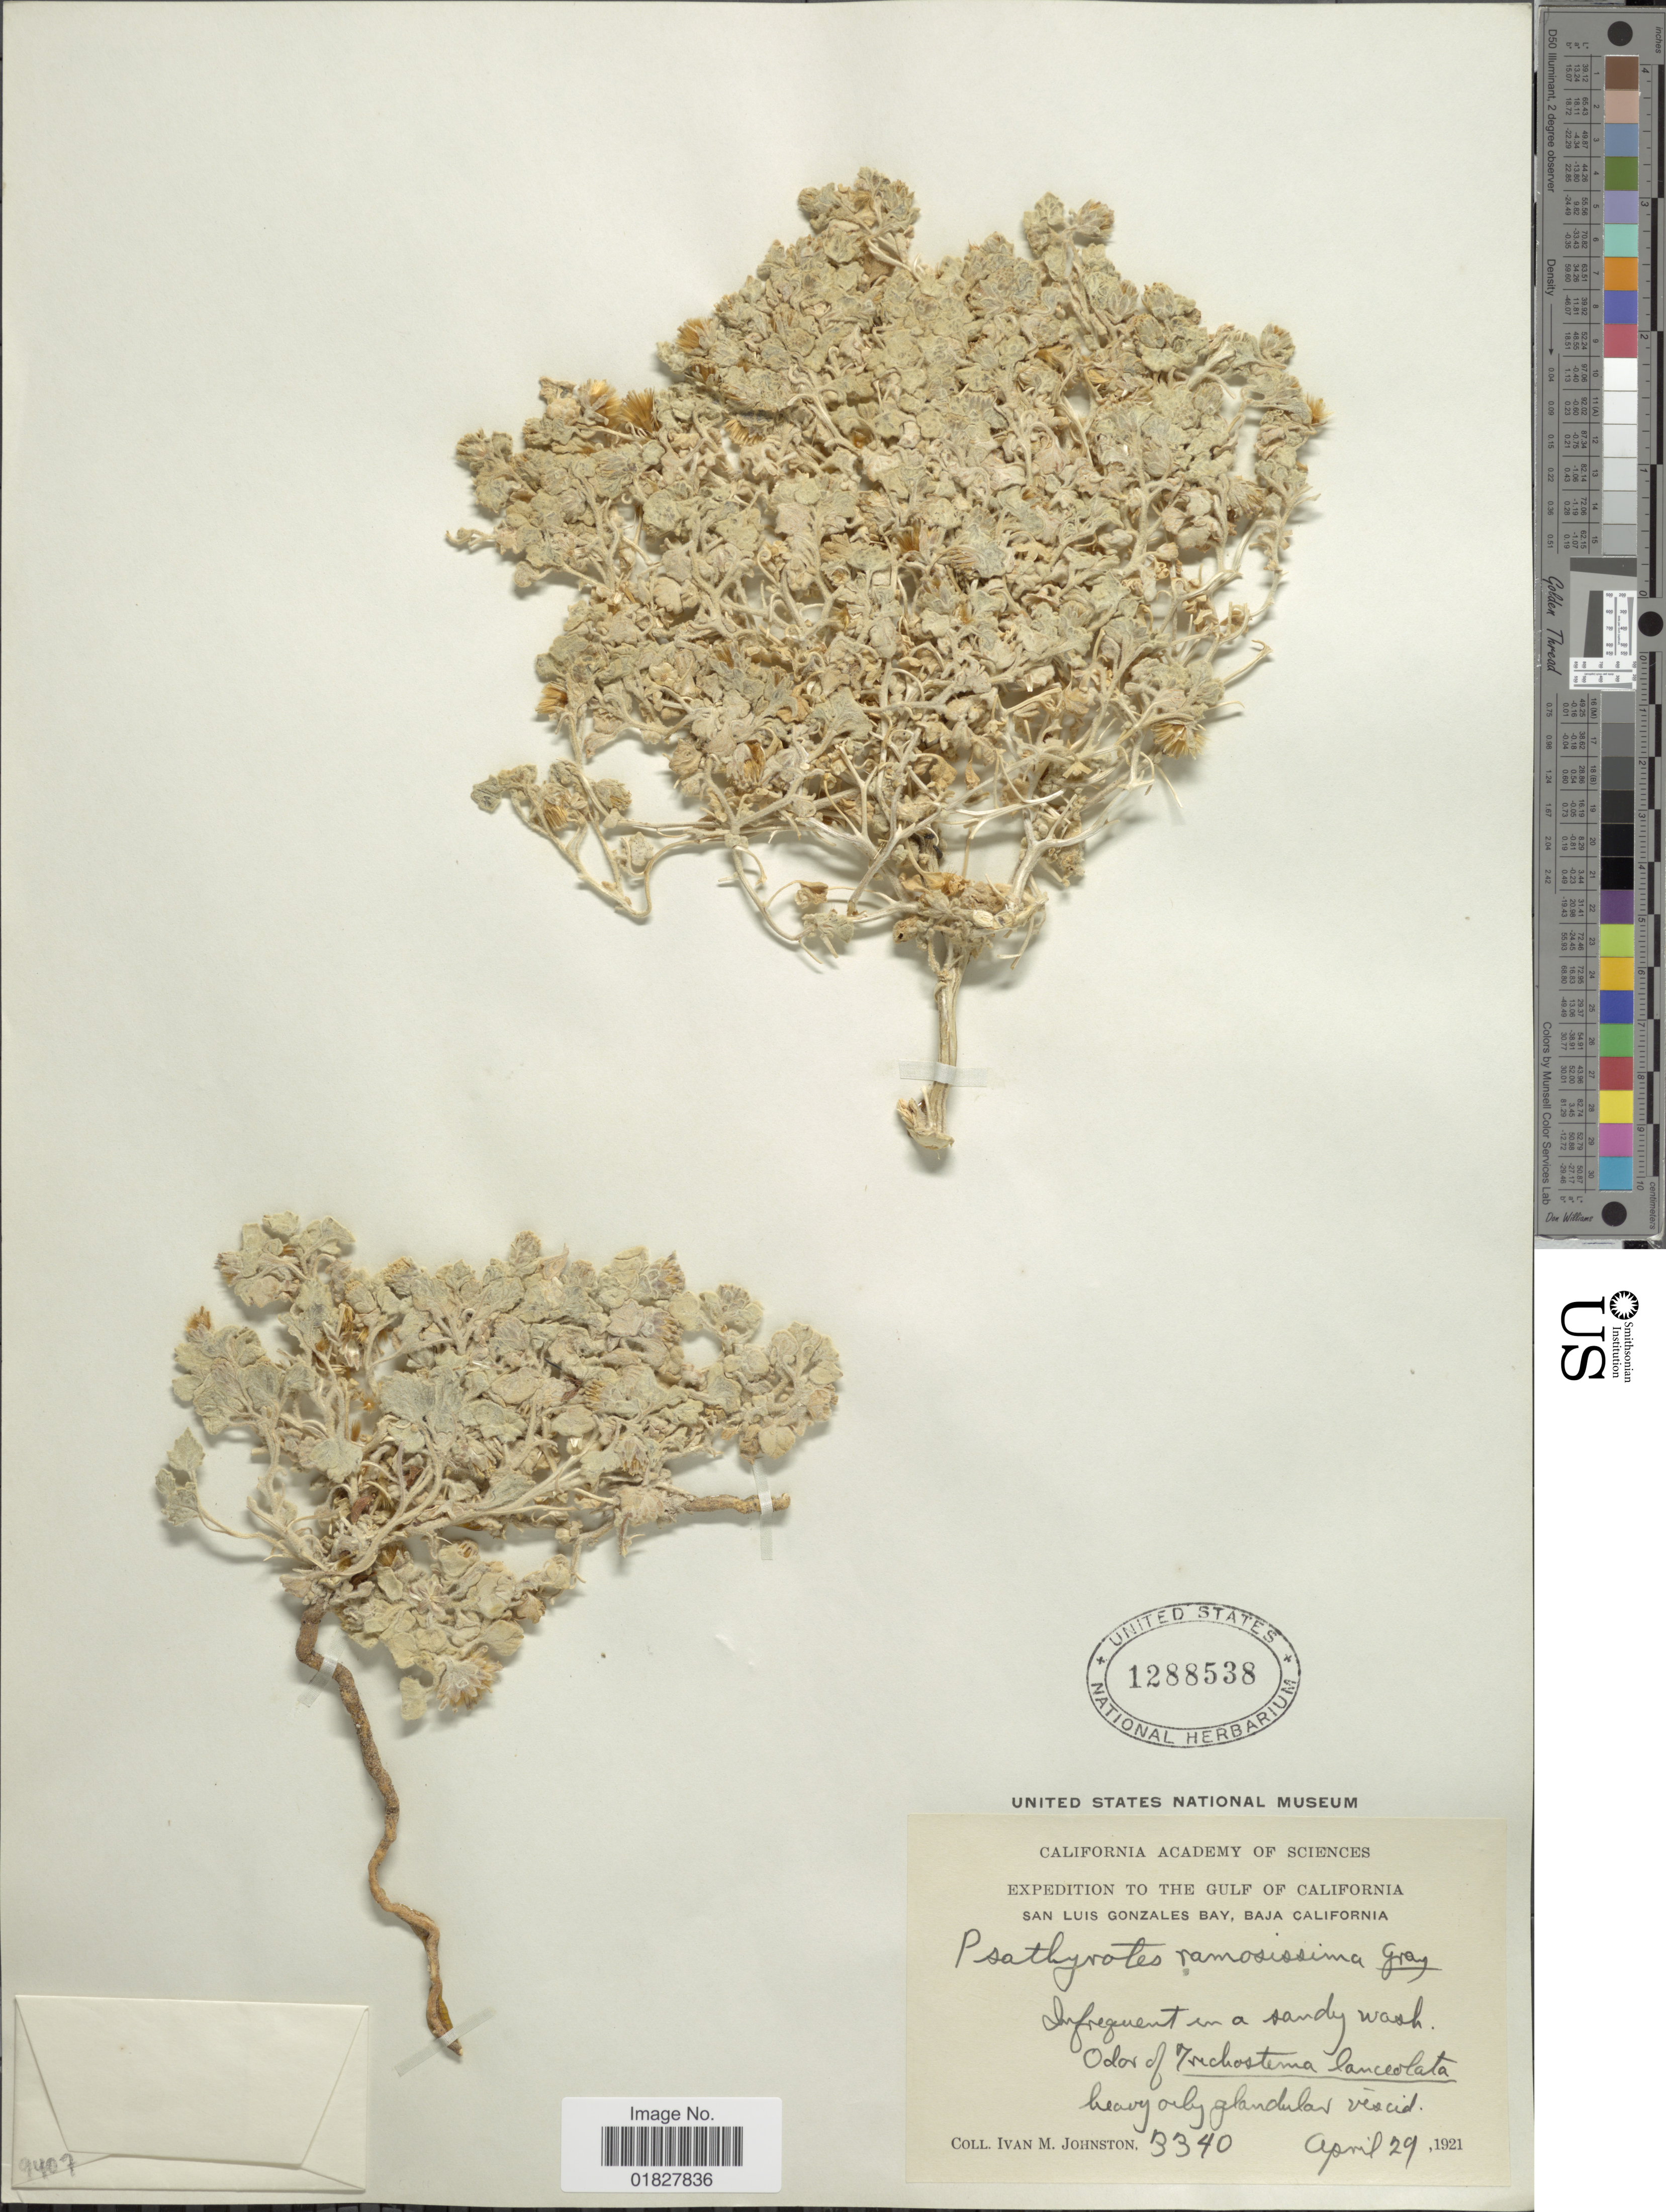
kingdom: Plantae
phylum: Tracheophyta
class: Magnoliopsida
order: Asterales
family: Asteraceae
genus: Psathyrotes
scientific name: Psathyrotes ramosissima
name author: (Torr.) A. Gray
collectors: I.M. Johnston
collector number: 3340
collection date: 1921-04-29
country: Mexico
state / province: Baja California Norte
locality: Gulf of California, San Luis Gonzales Bay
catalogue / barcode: US 1288538